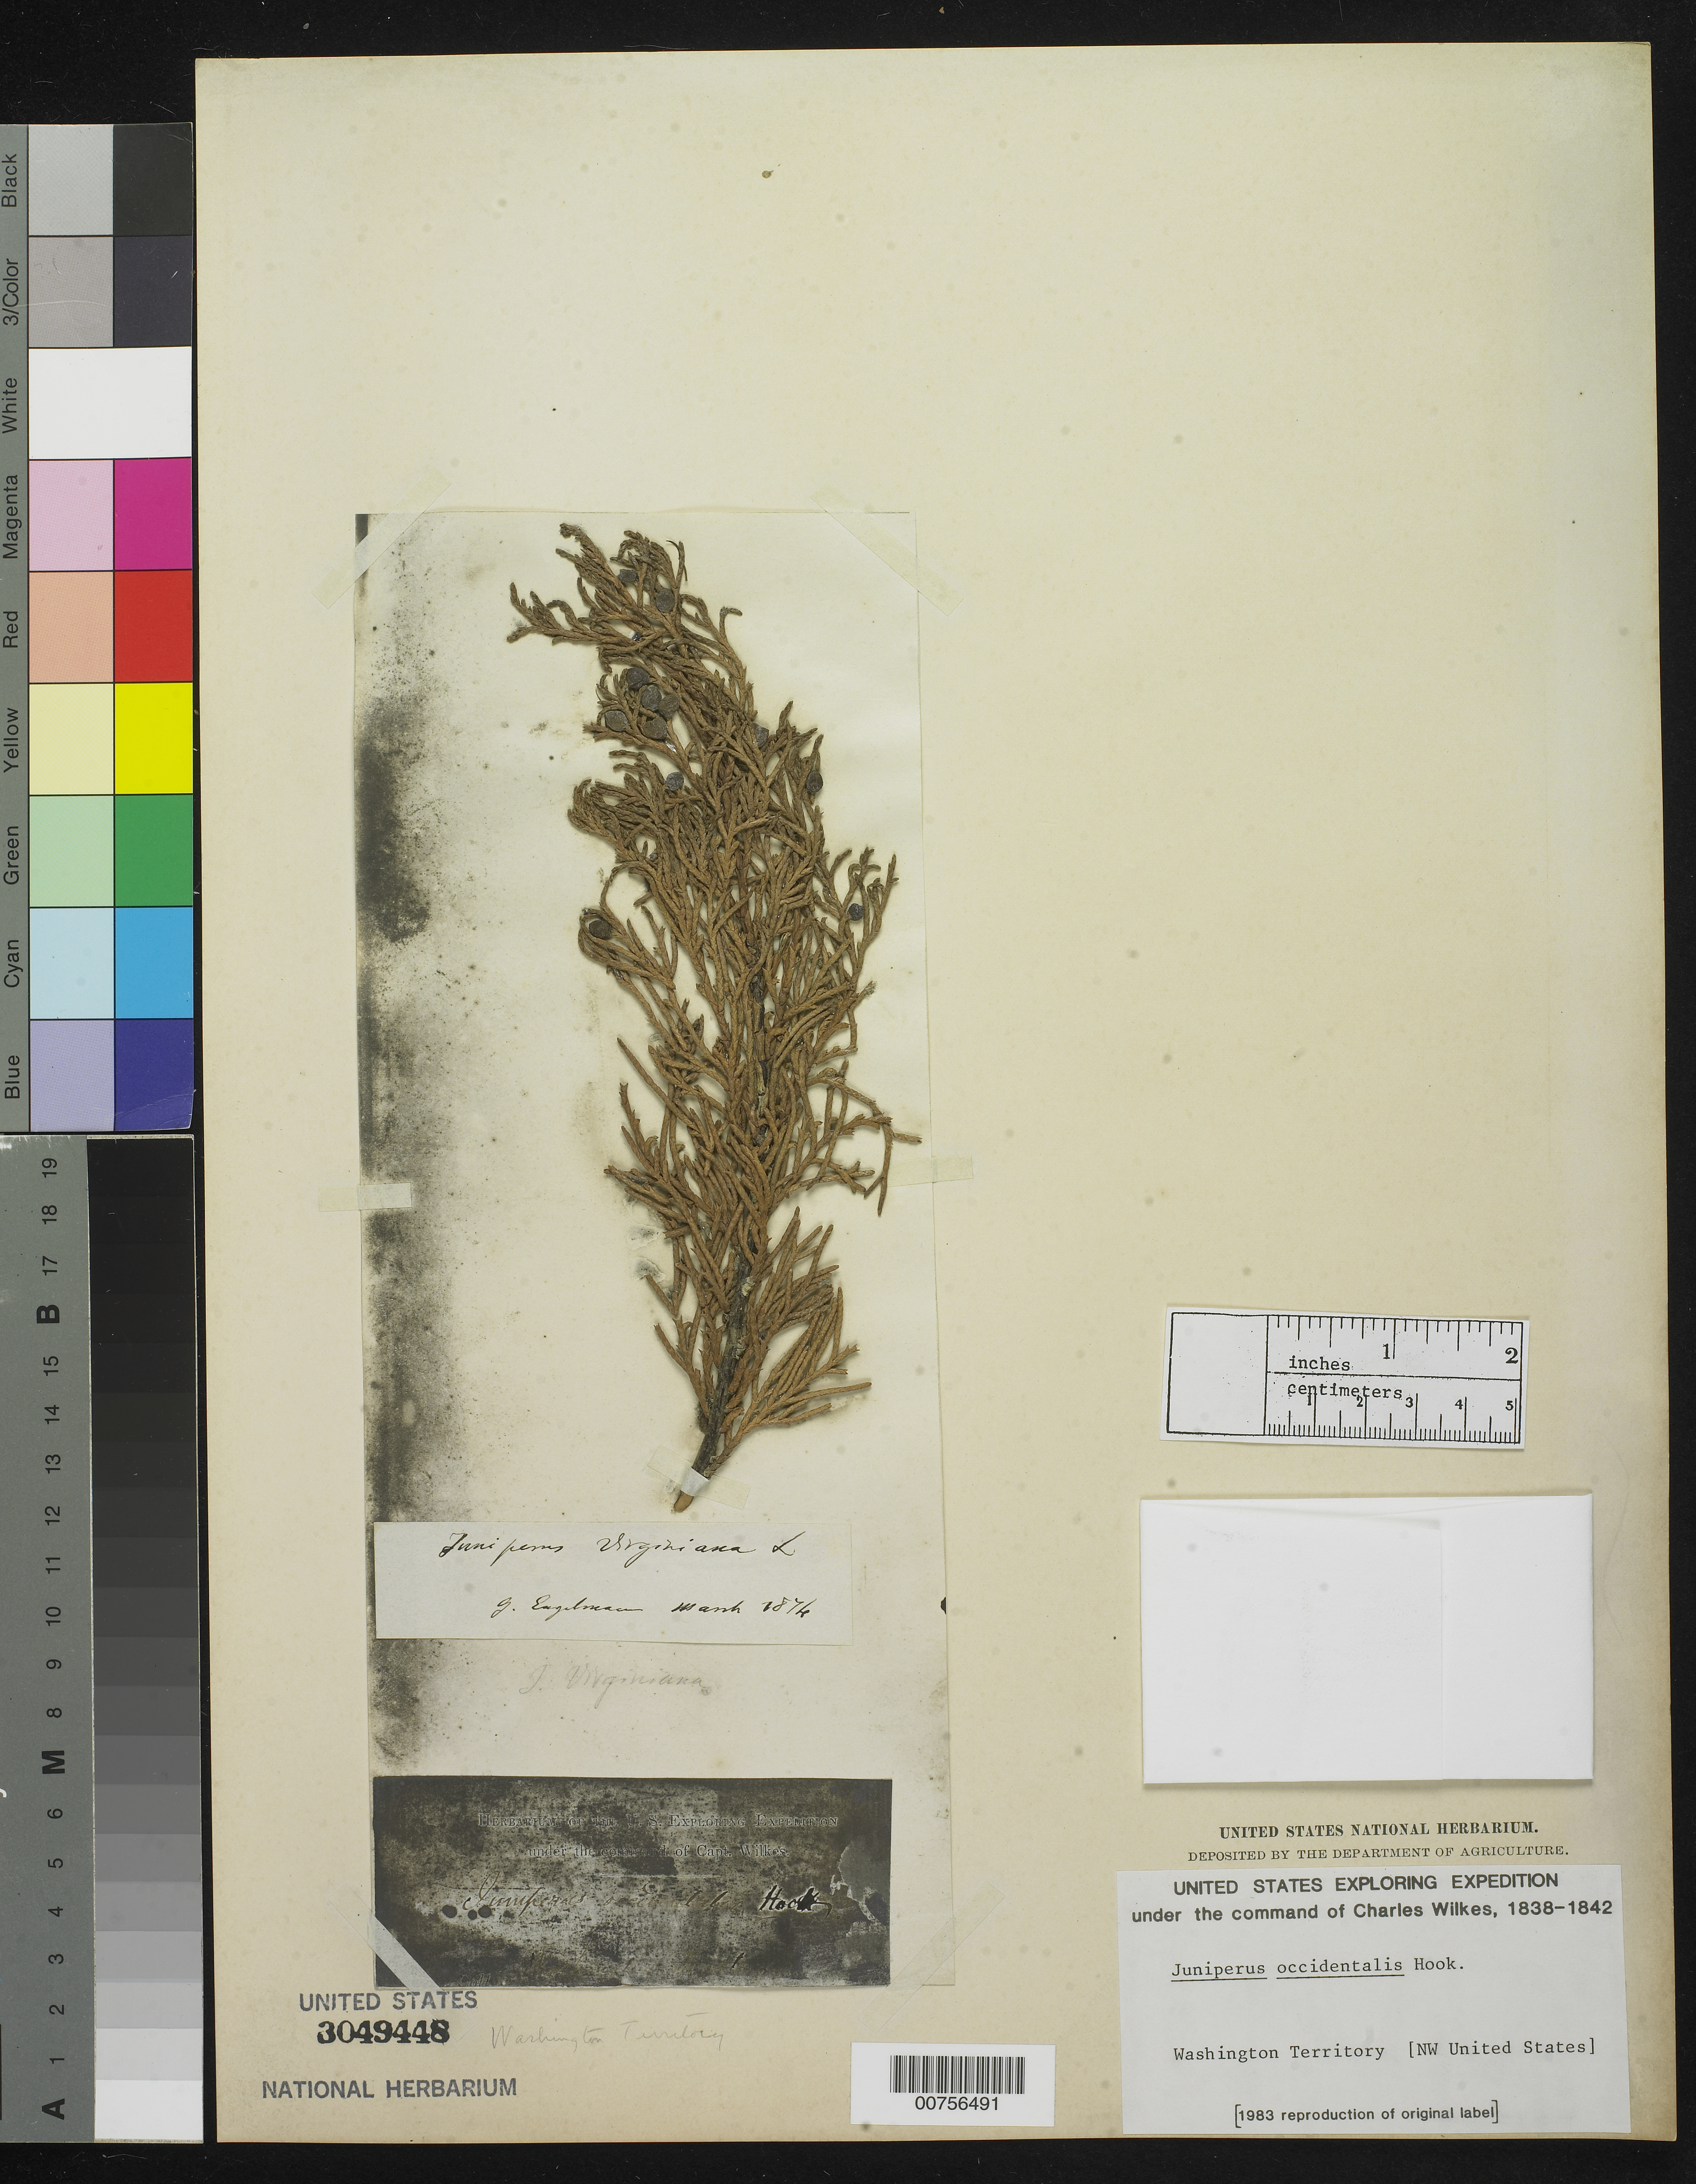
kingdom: Plantae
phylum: Tracheophyta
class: Pinopsida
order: Pinales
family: Cupressaceae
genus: Juniperus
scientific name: Juniperus occidentalis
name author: Hook.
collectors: Wilkes Explor. Exped.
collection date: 1838/1842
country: United States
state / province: Washington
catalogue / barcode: US 3049448